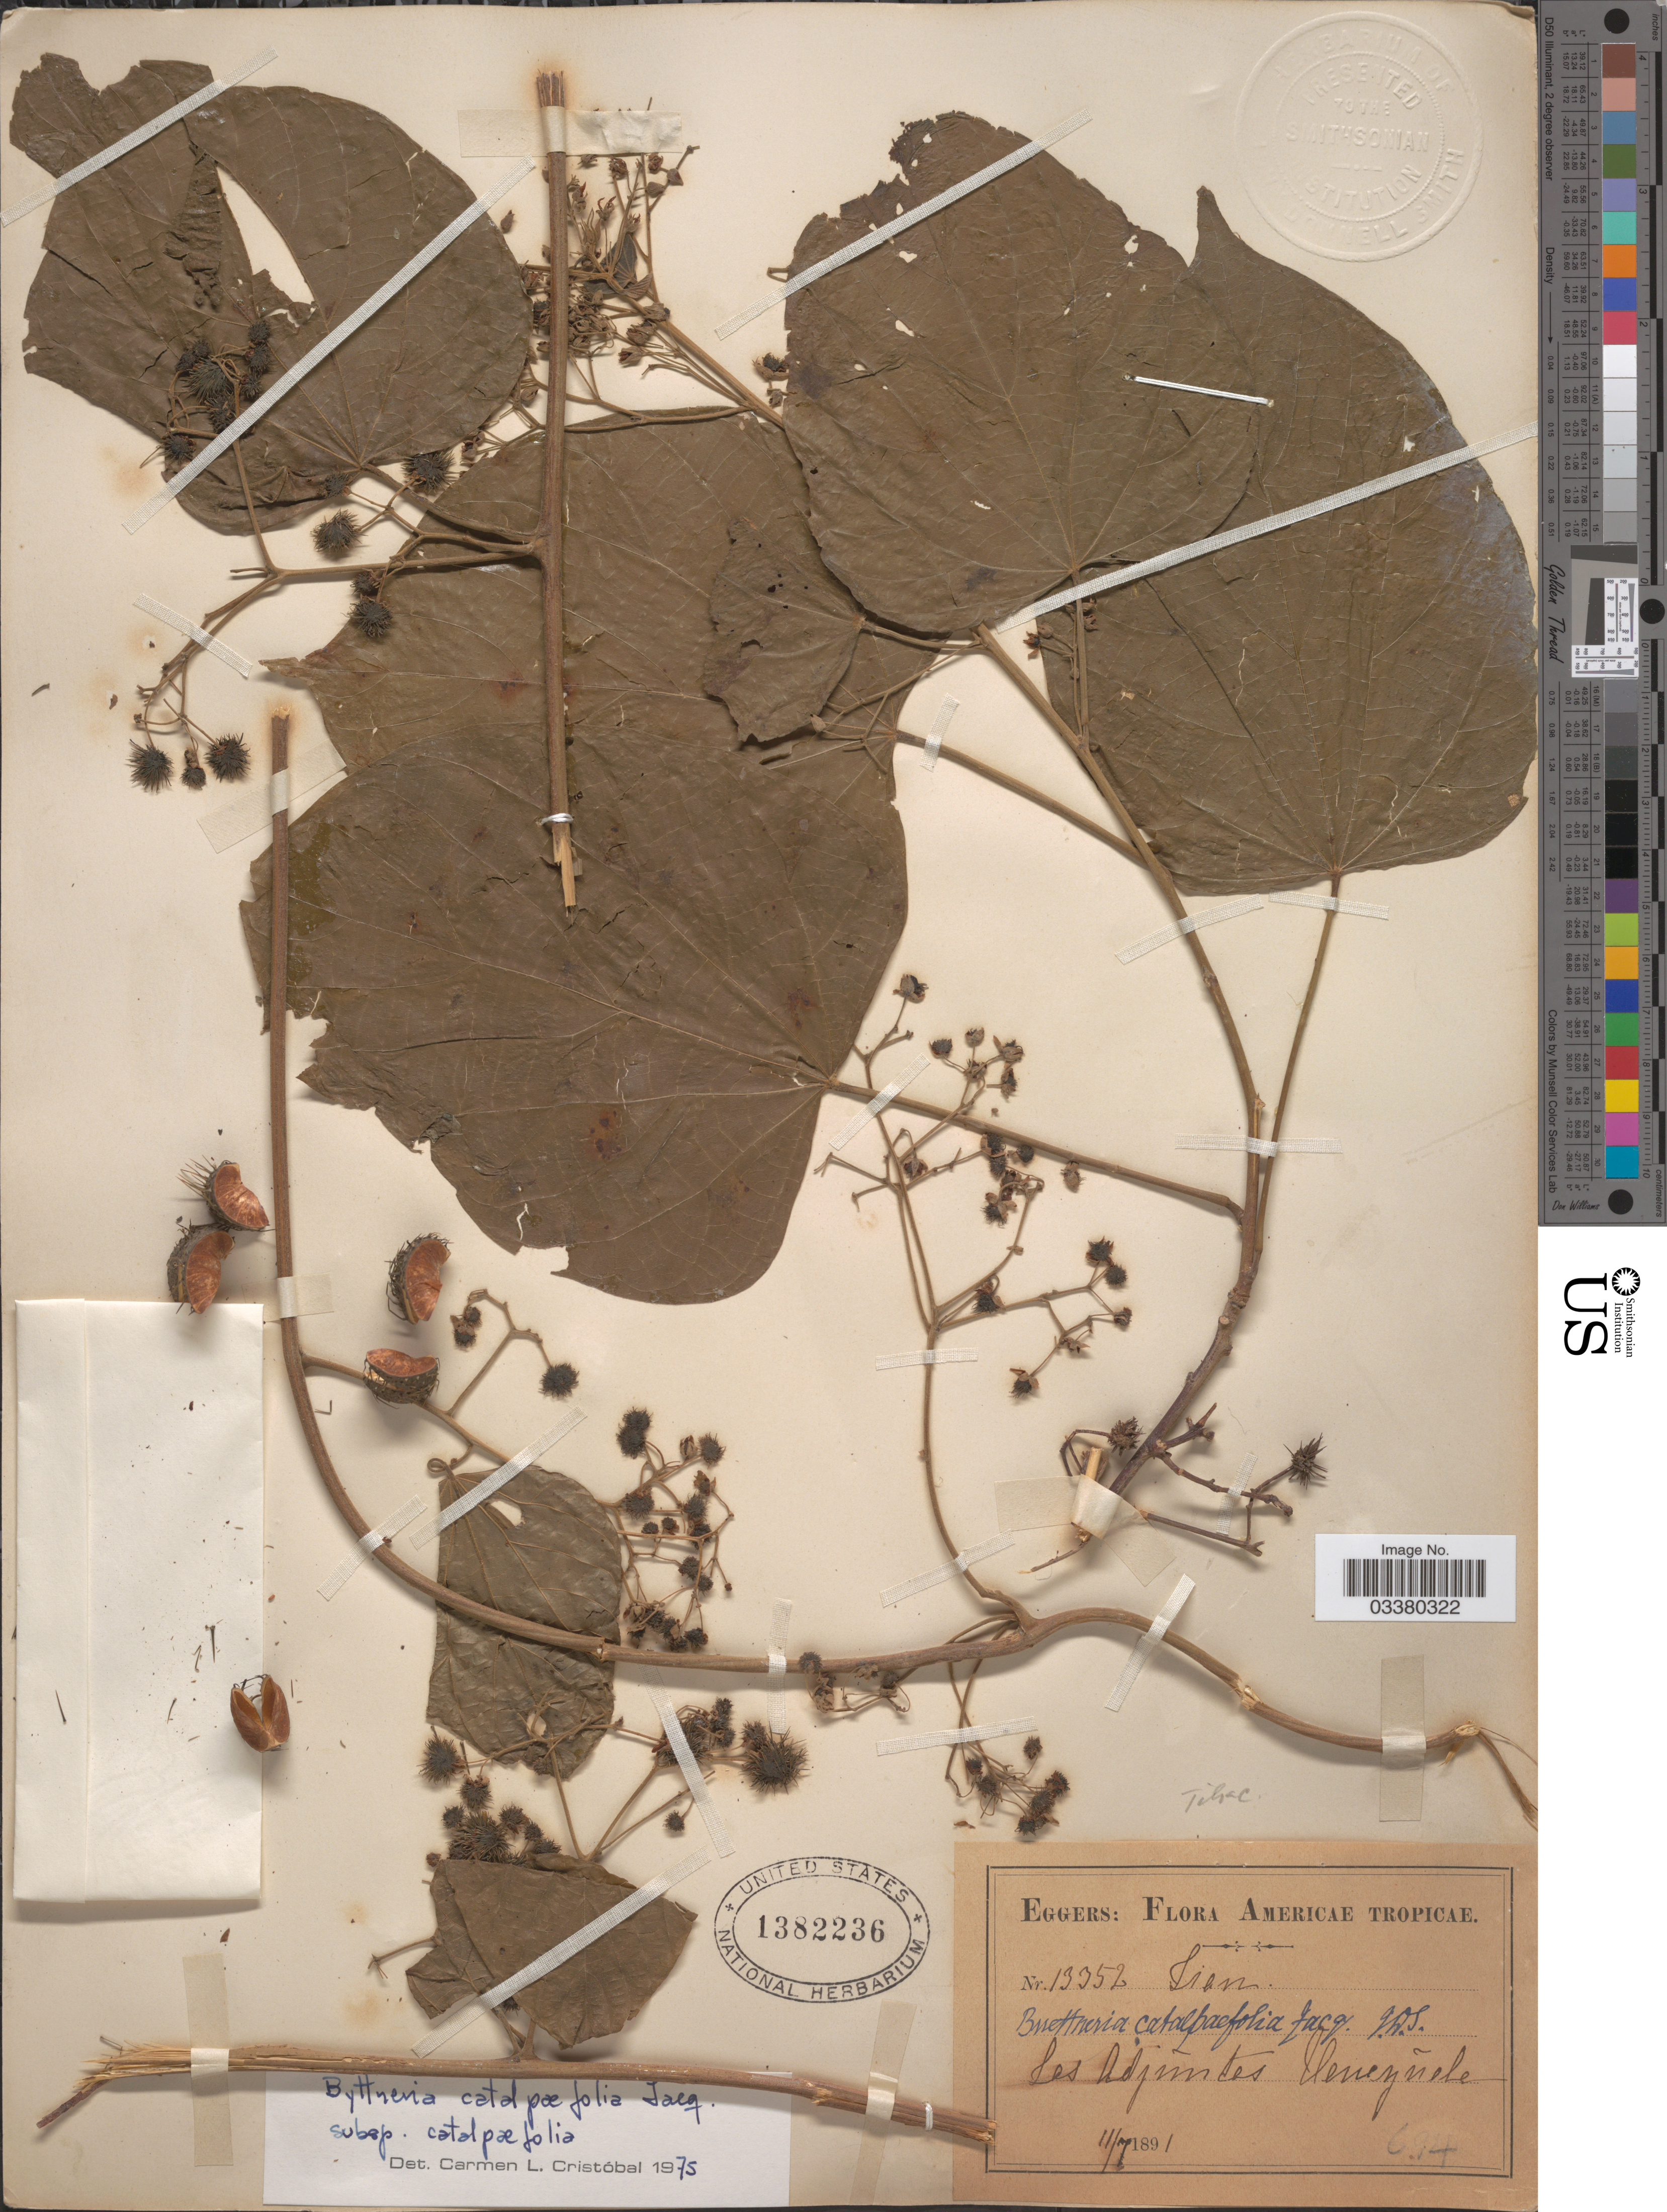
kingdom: Plantae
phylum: Tracheophyta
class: Magnoliopsida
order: Malvales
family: Malvaceae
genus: Byttneria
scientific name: Byttneria catalpifolia subsp. catalpifolia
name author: Jacq.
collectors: -. Eggers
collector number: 13352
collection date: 1891-07-11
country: Venezuela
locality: Amaricae Tropicae. Las Adjuntas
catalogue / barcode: US 1382236